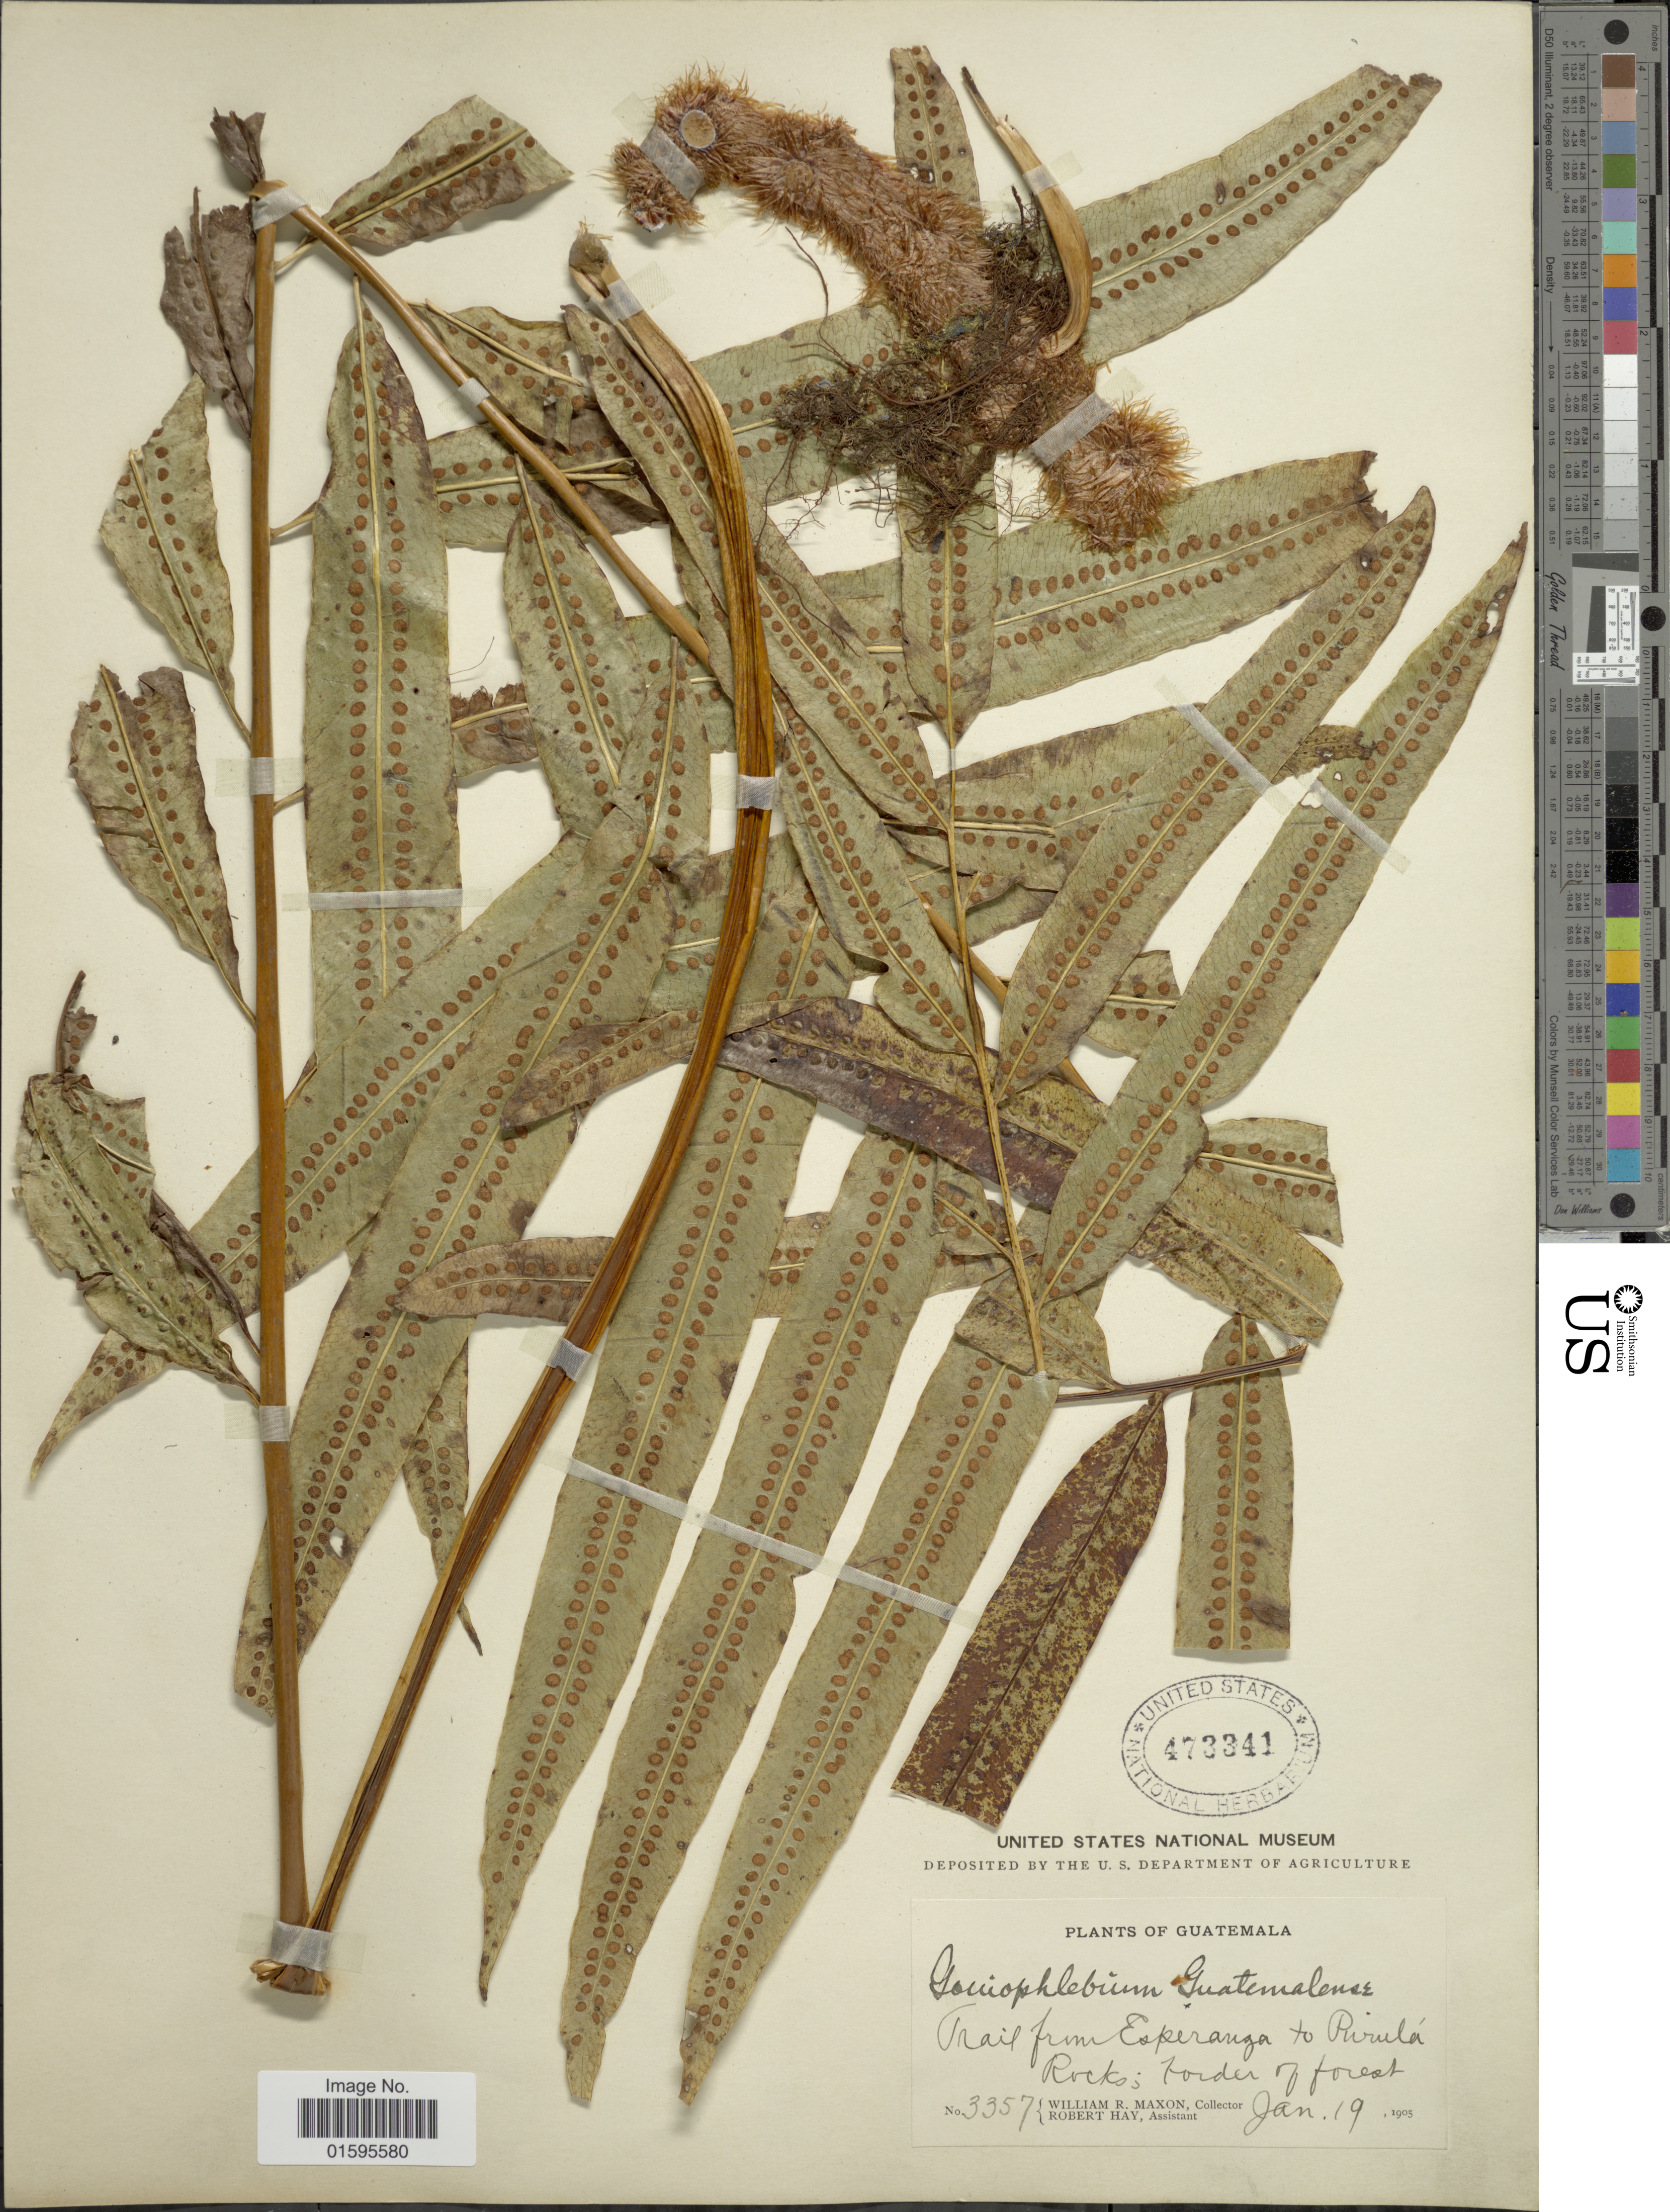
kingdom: Plantae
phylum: Tracheophyta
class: Polypodiopsida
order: Polypodiales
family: Polypodiaceae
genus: Polypodium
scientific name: Polypodium pleurosorum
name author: Kunze ex Mett.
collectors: W. R. Maxon & R. H. Hay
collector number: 3357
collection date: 1905-01-19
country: Guatemala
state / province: Alta Verapaz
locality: Trail from Esperanza to Purulhá.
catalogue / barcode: US 473341